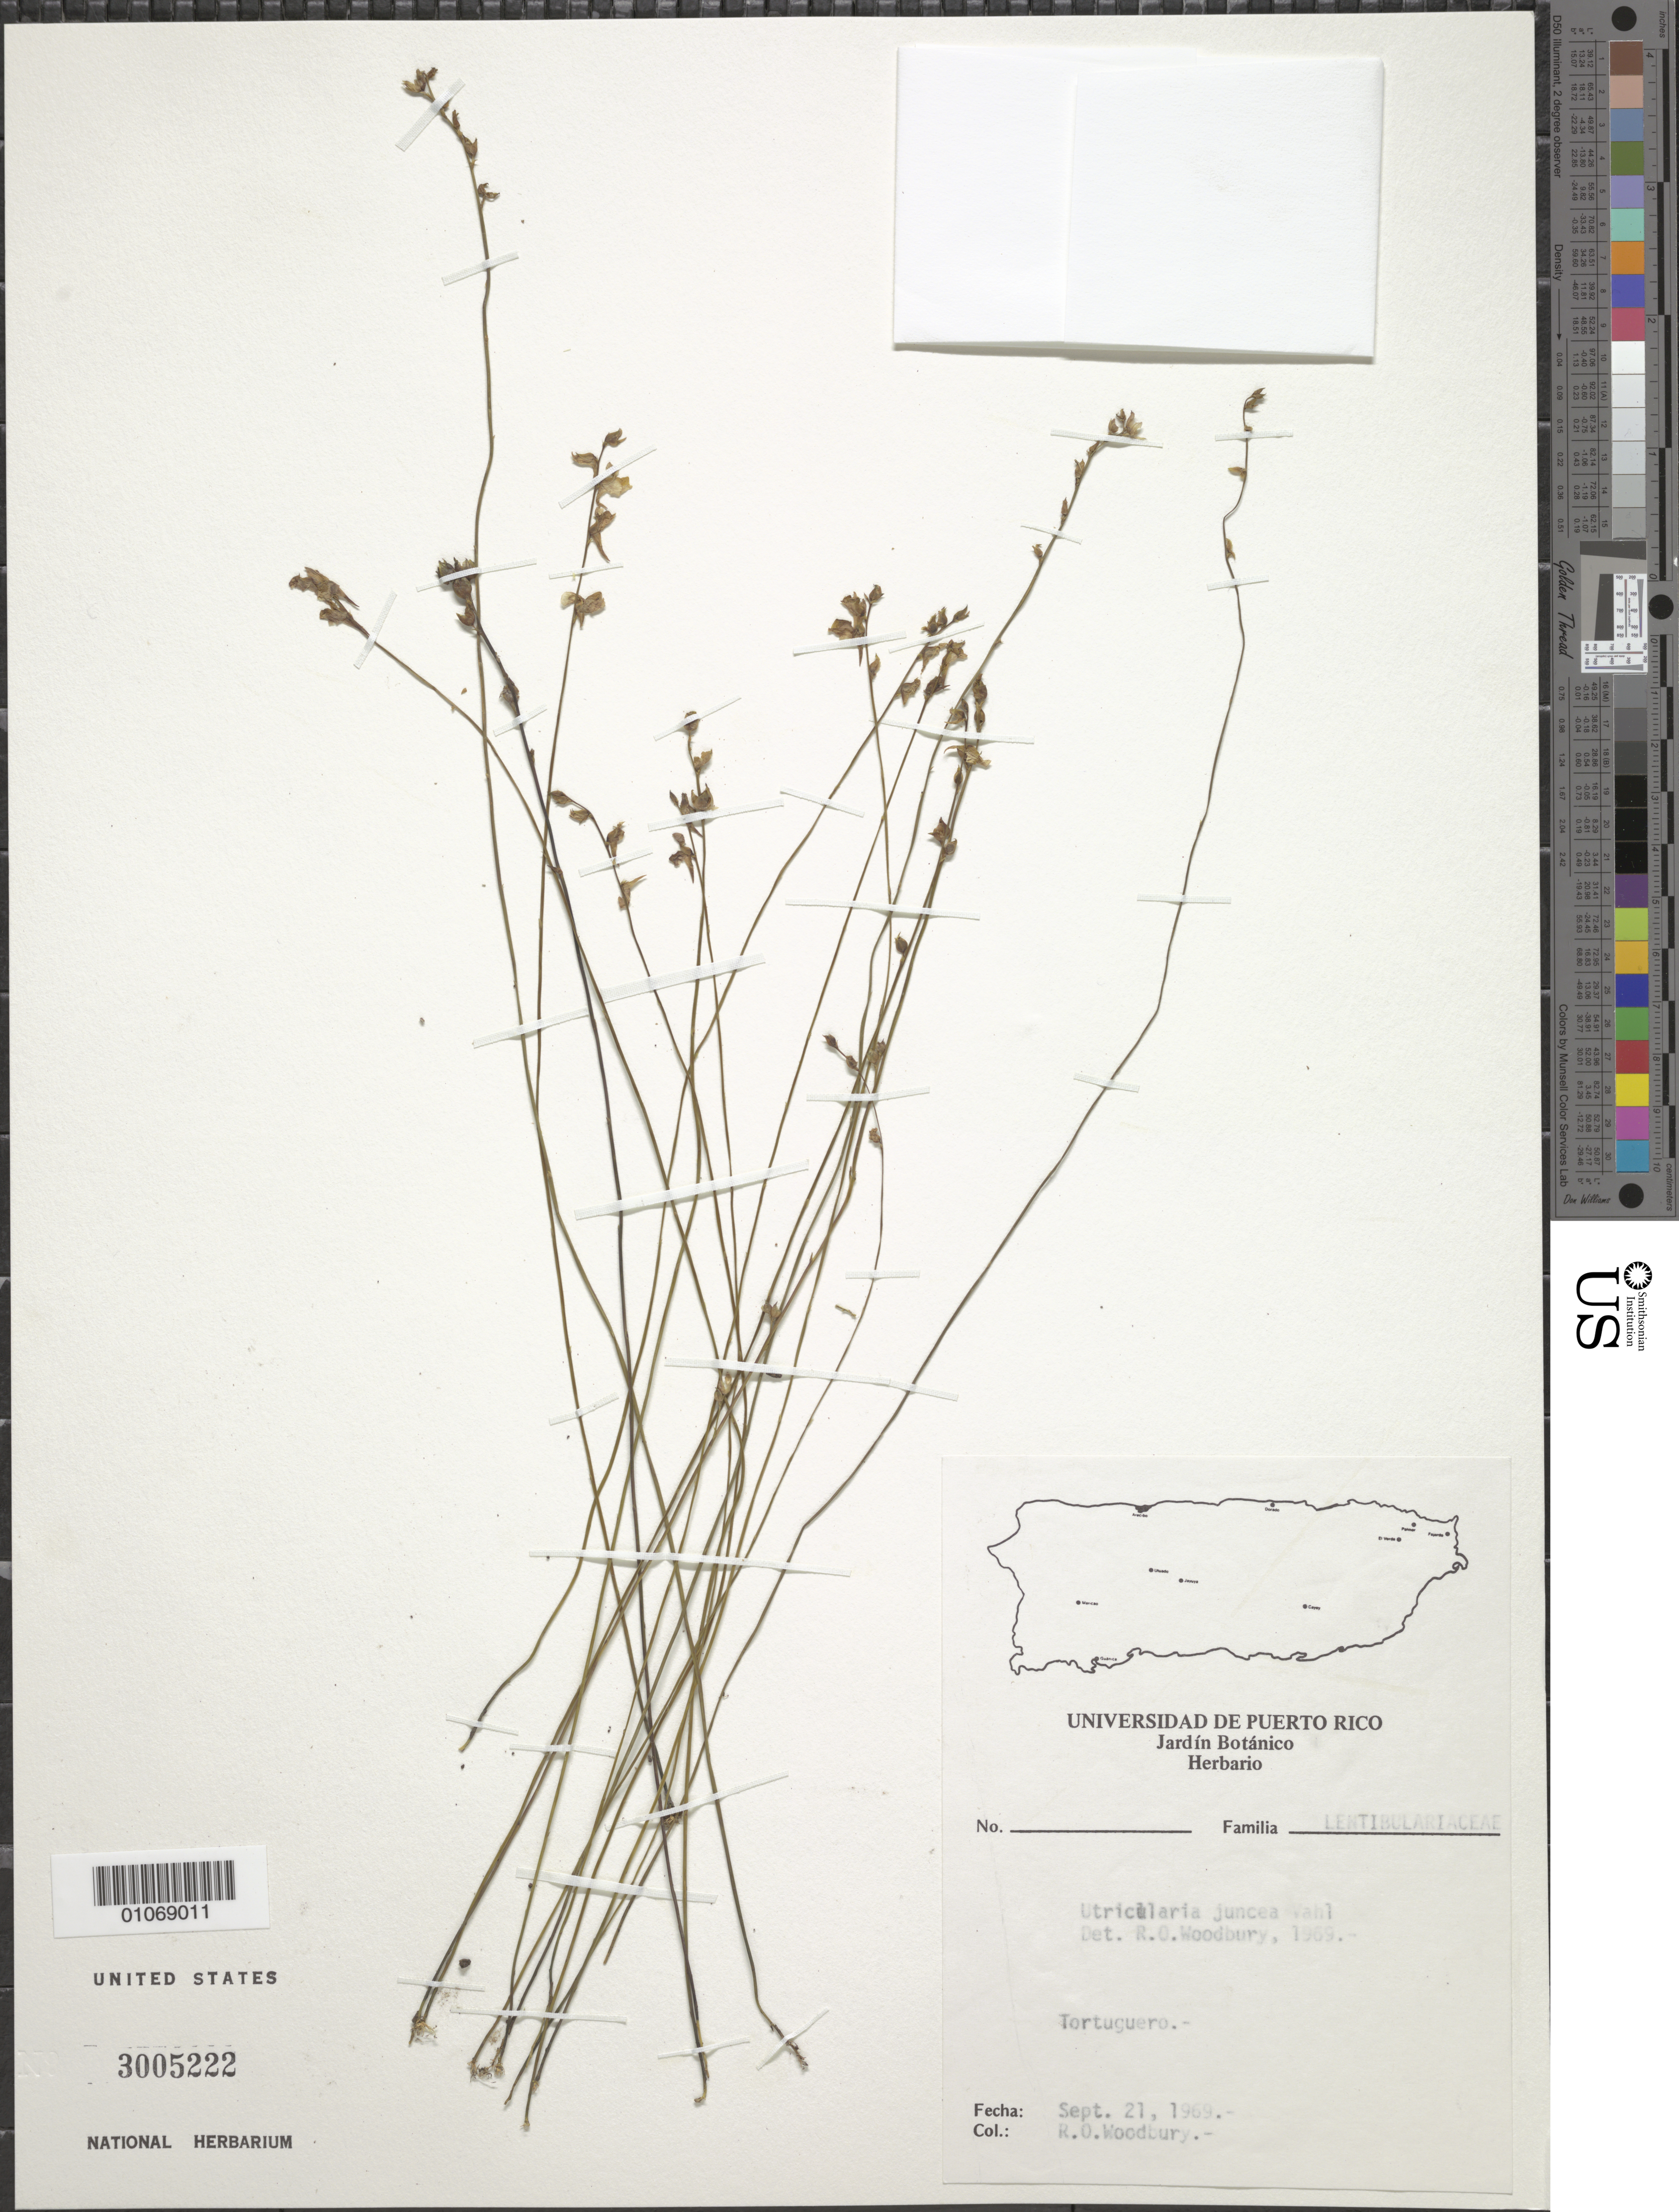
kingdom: Plantae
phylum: Tracheophyta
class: Magnoliopsida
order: Lamiales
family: Lentibulariaceae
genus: Utricularia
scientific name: Utricularia juncea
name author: Vahl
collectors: R. O. Woodbury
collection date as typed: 21 Sep 1969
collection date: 1969-09-21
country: Puerto Rico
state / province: Vega Baja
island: Puerto Rico I.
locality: Tortuguero.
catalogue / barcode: US 3005222